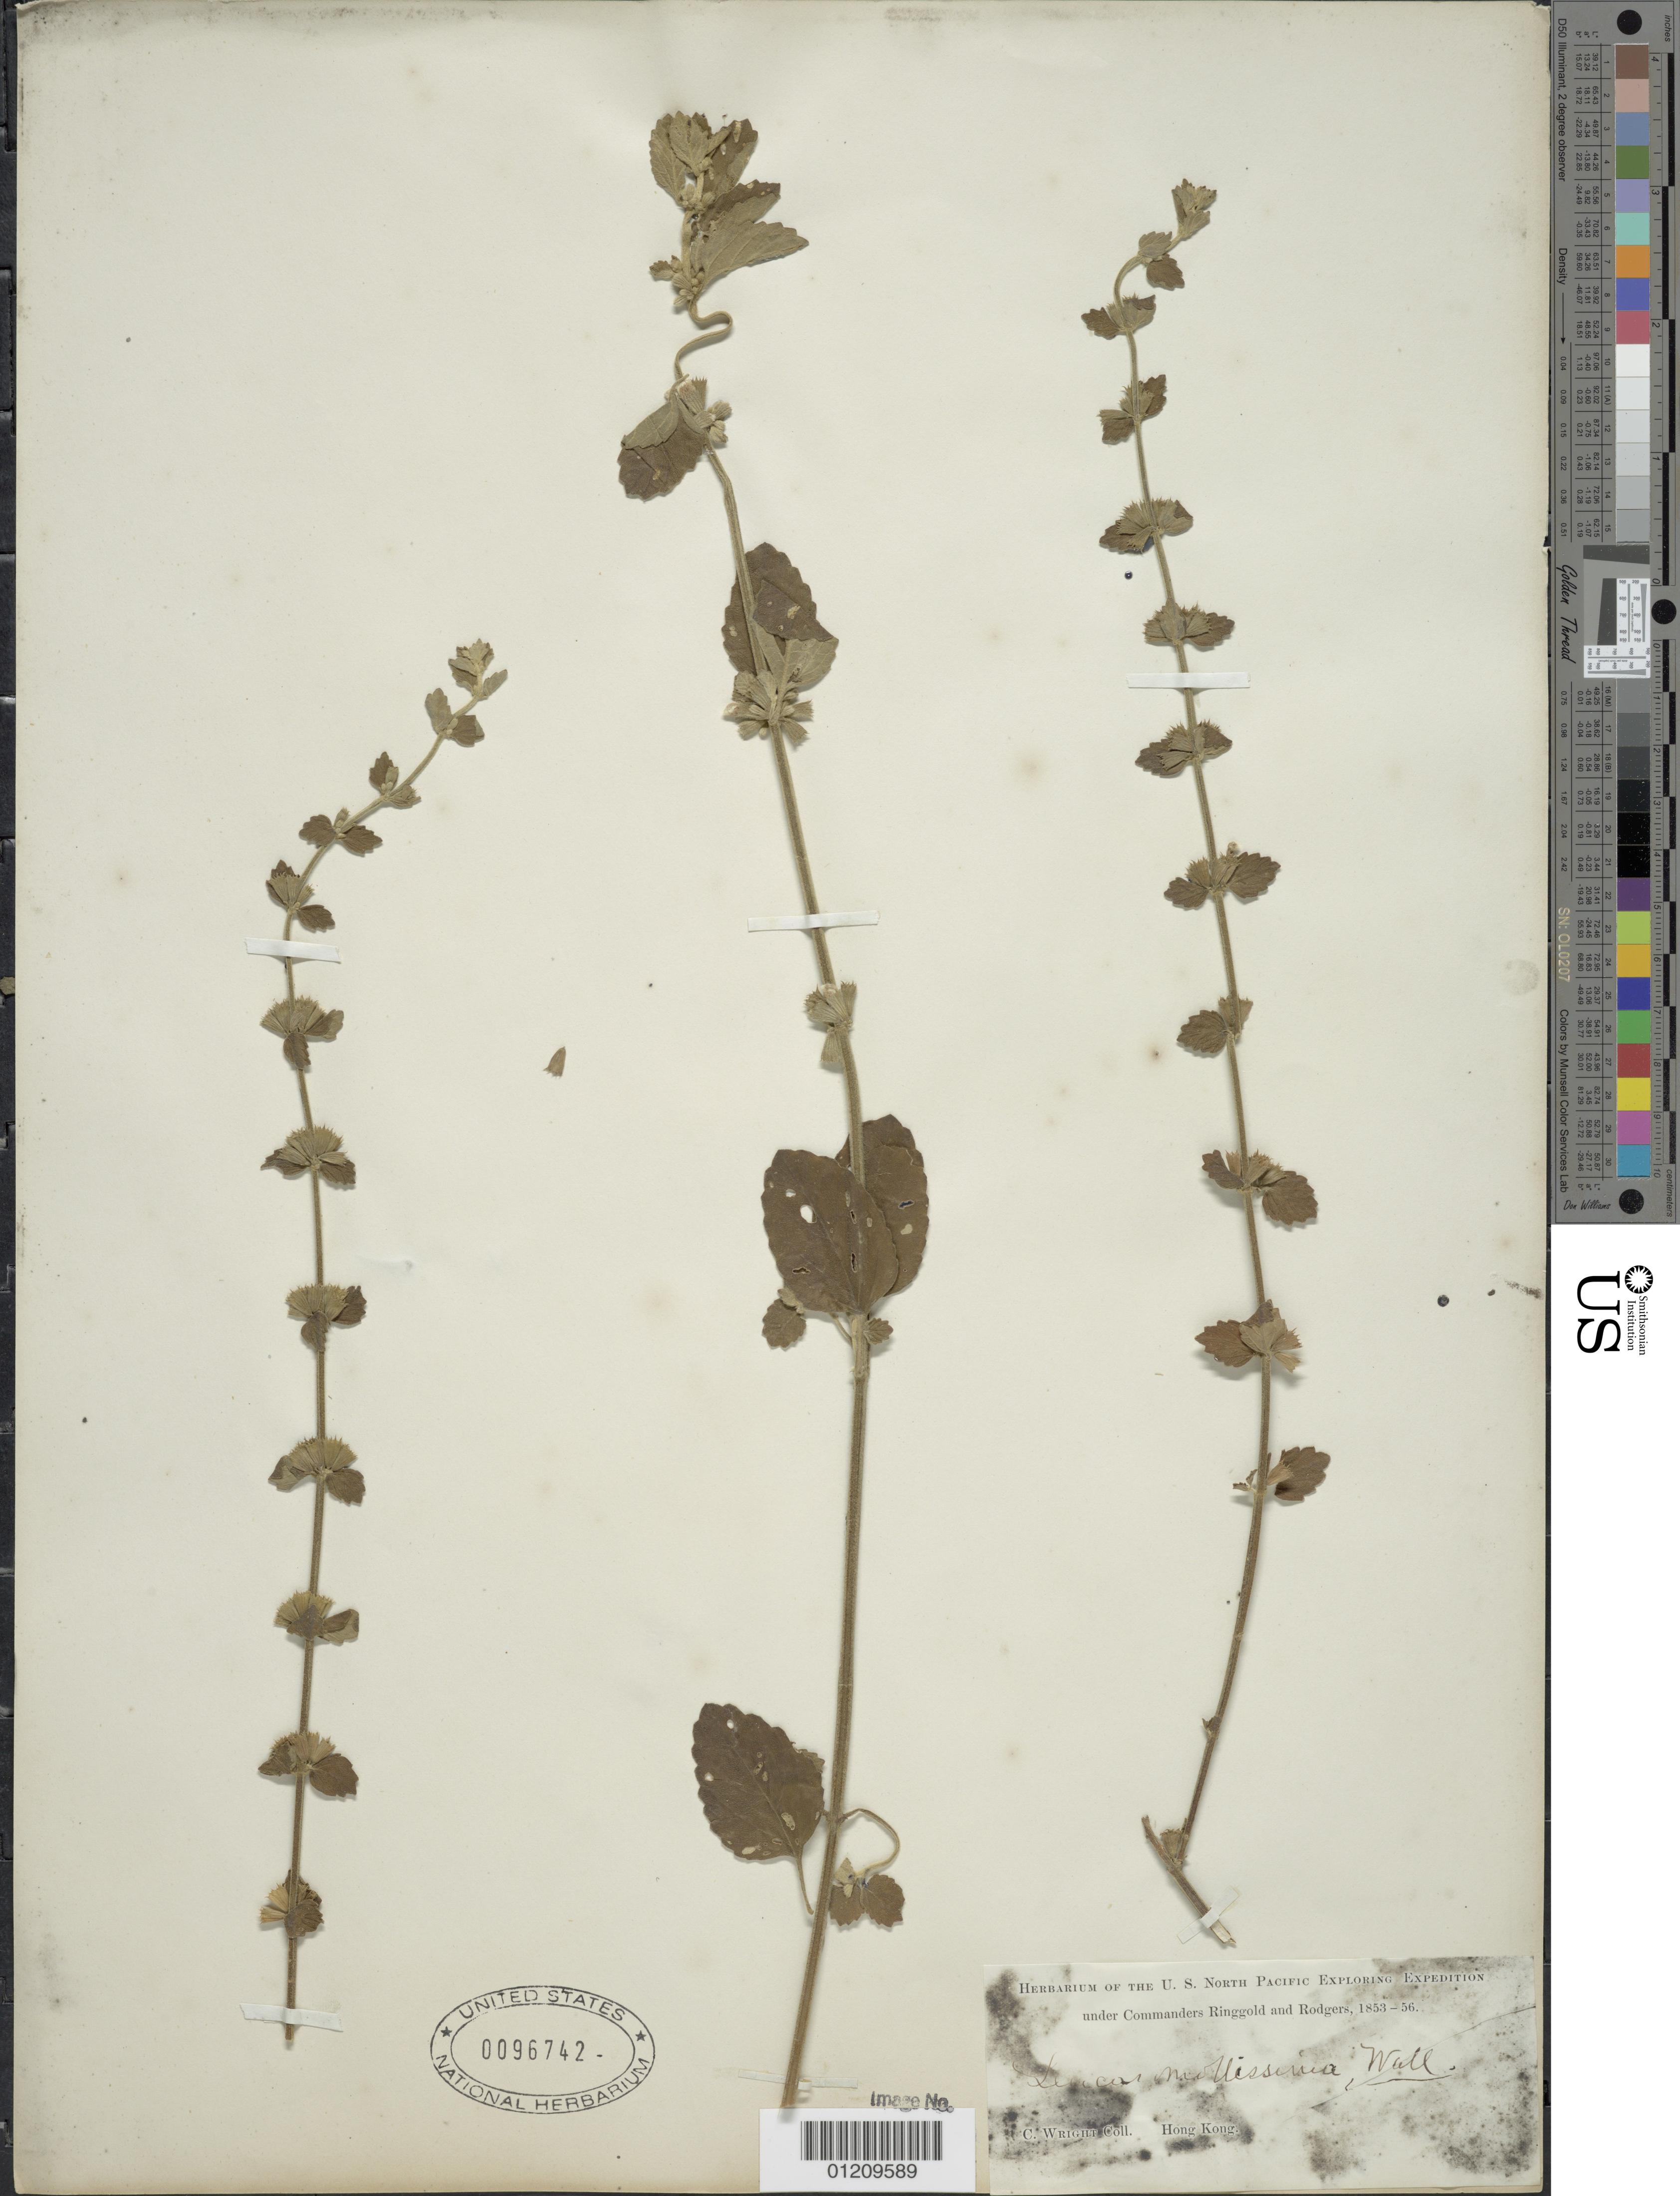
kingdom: Plantae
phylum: Tracheophyta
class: Magnoliopsida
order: Lamiales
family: Lamiaceae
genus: Leucas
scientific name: Leucas mollissima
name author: Gürke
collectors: C. Wright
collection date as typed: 1853 to -- -- 1856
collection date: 1853/1856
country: China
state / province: Hong Kong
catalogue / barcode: US 96742